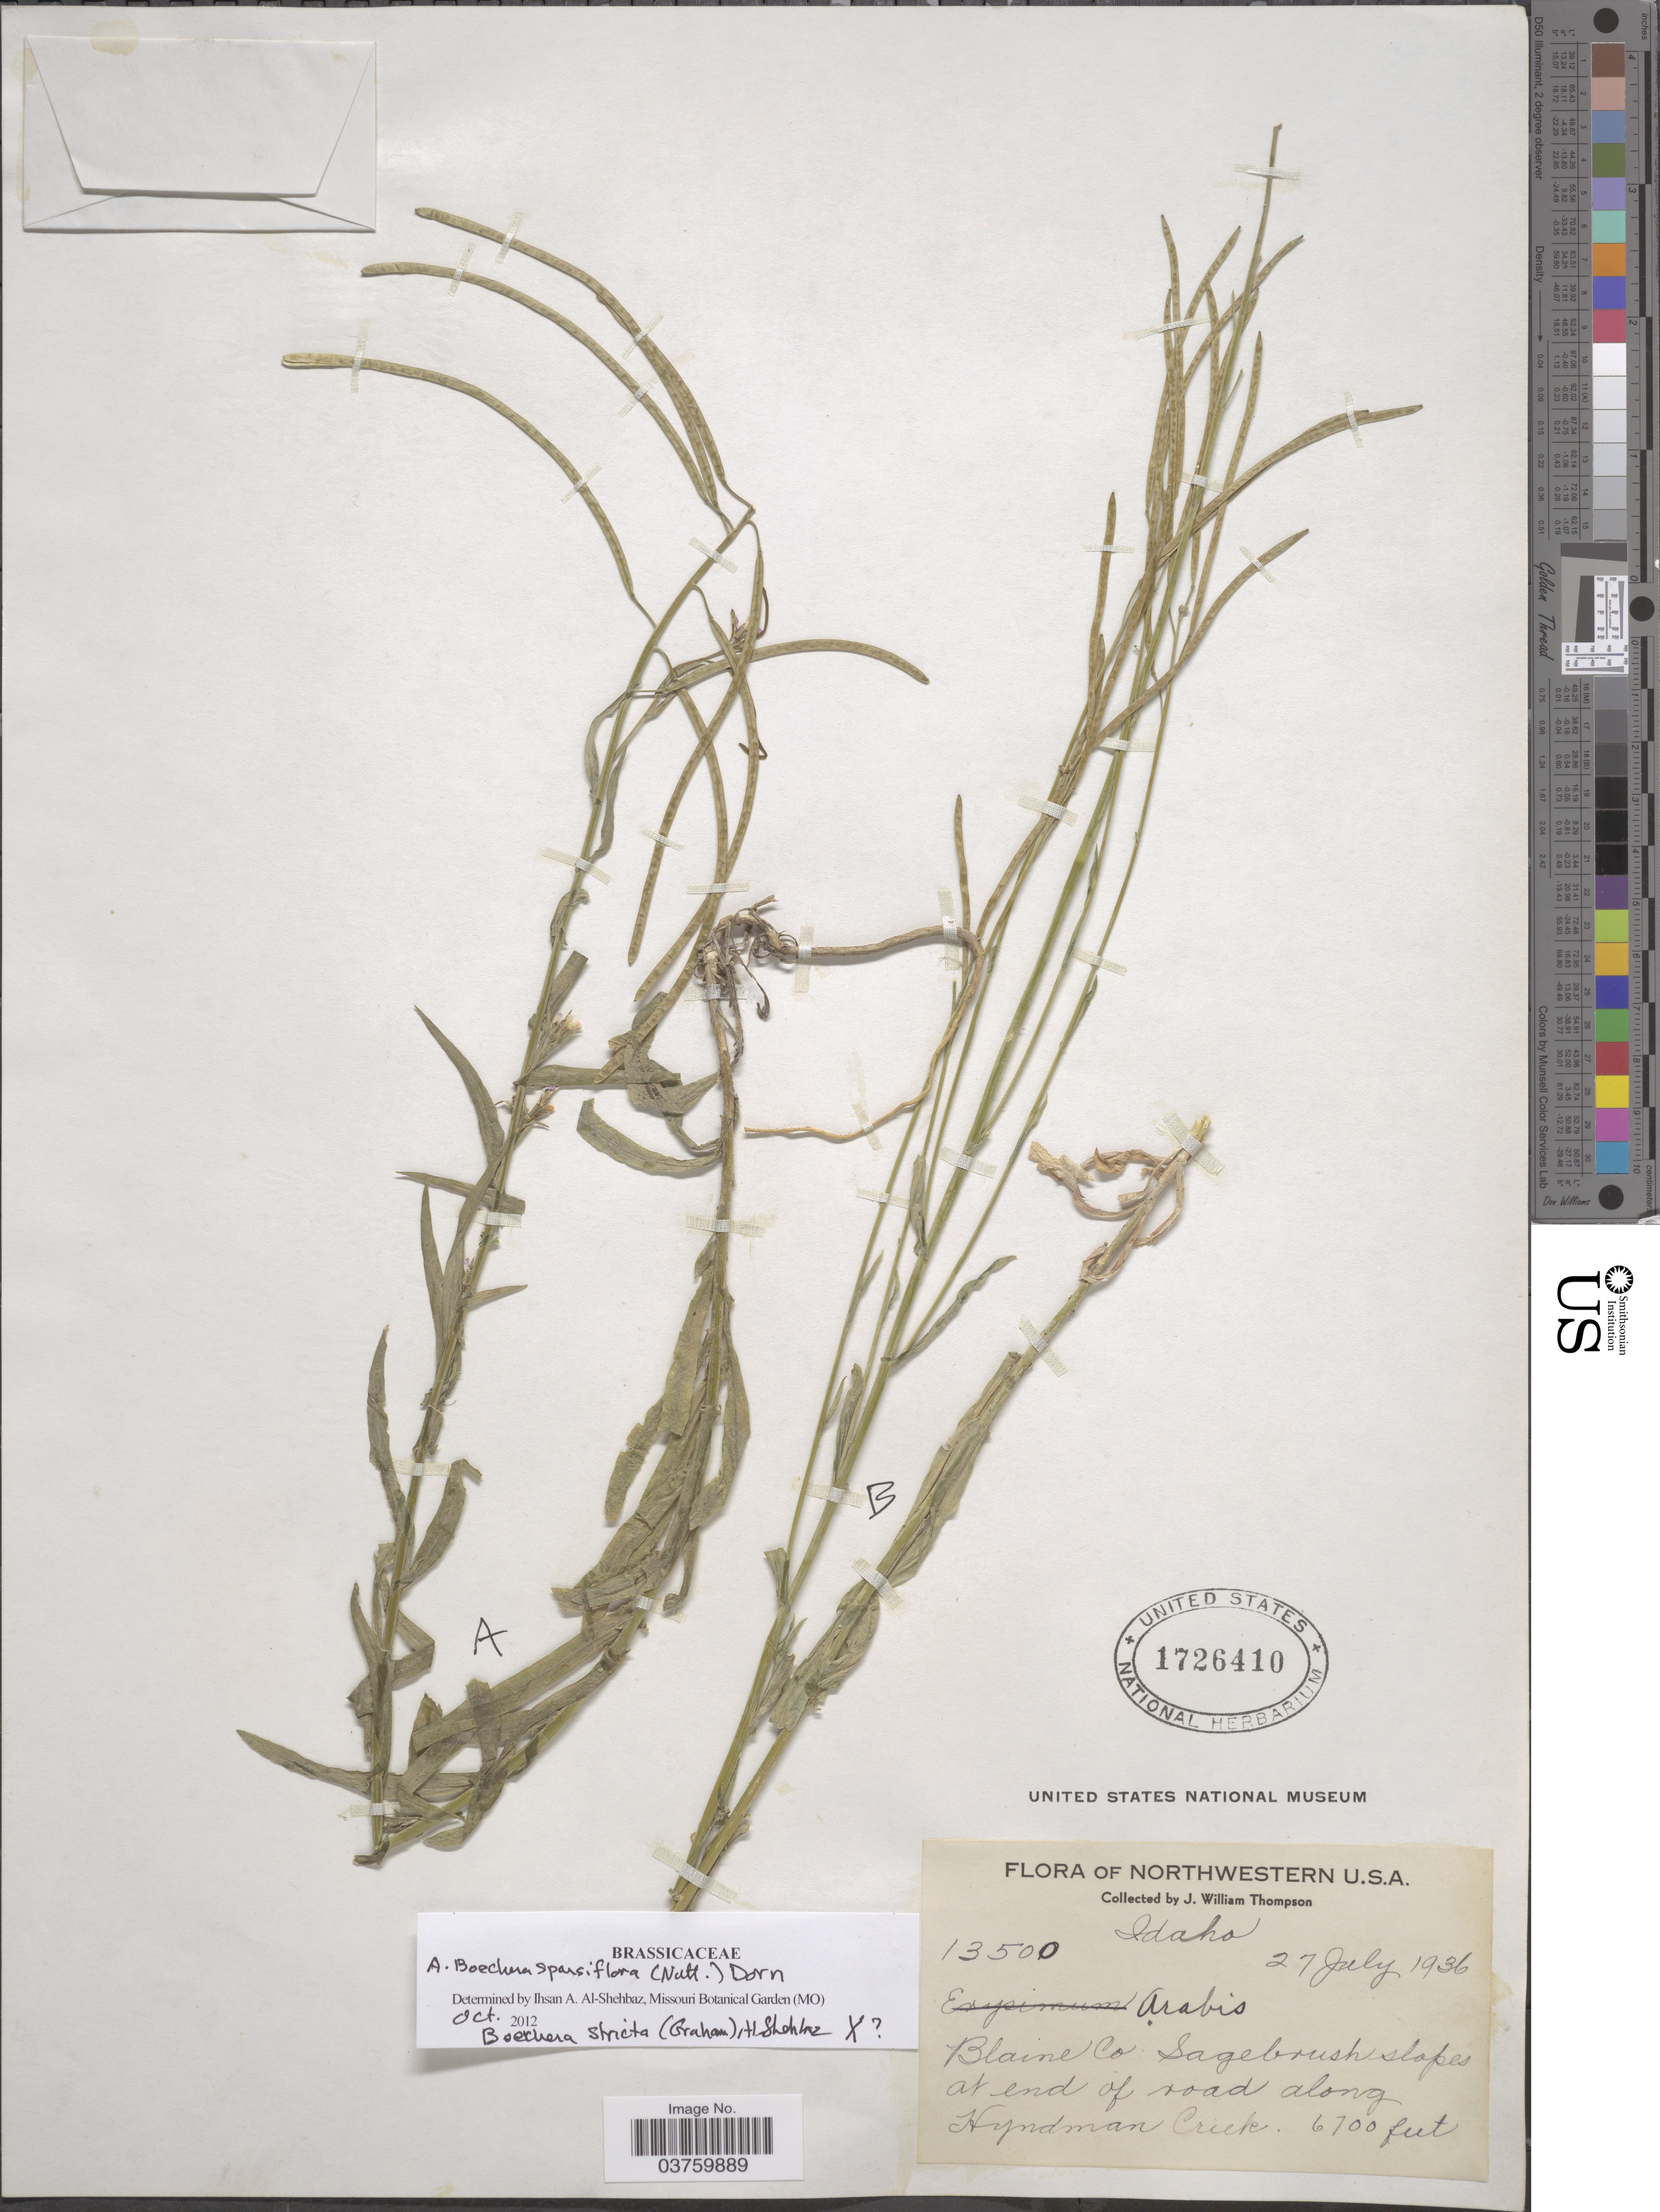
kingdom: Plantae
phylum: Tracheophyta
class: Magnoliopsida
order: Brassicales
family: Brassicaceae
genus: Boechera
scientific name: Boechera sparsiflora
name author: (Nutt.) Dorn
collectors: J. W. Thompson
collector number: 13500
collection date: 1936-07-27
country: United States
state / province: Idaho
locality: Northwestern U.S.A. Blaine Co. Sagebrush slopes at end of road along Kyndman Creek.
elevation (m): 2042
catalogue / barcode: US 1726410